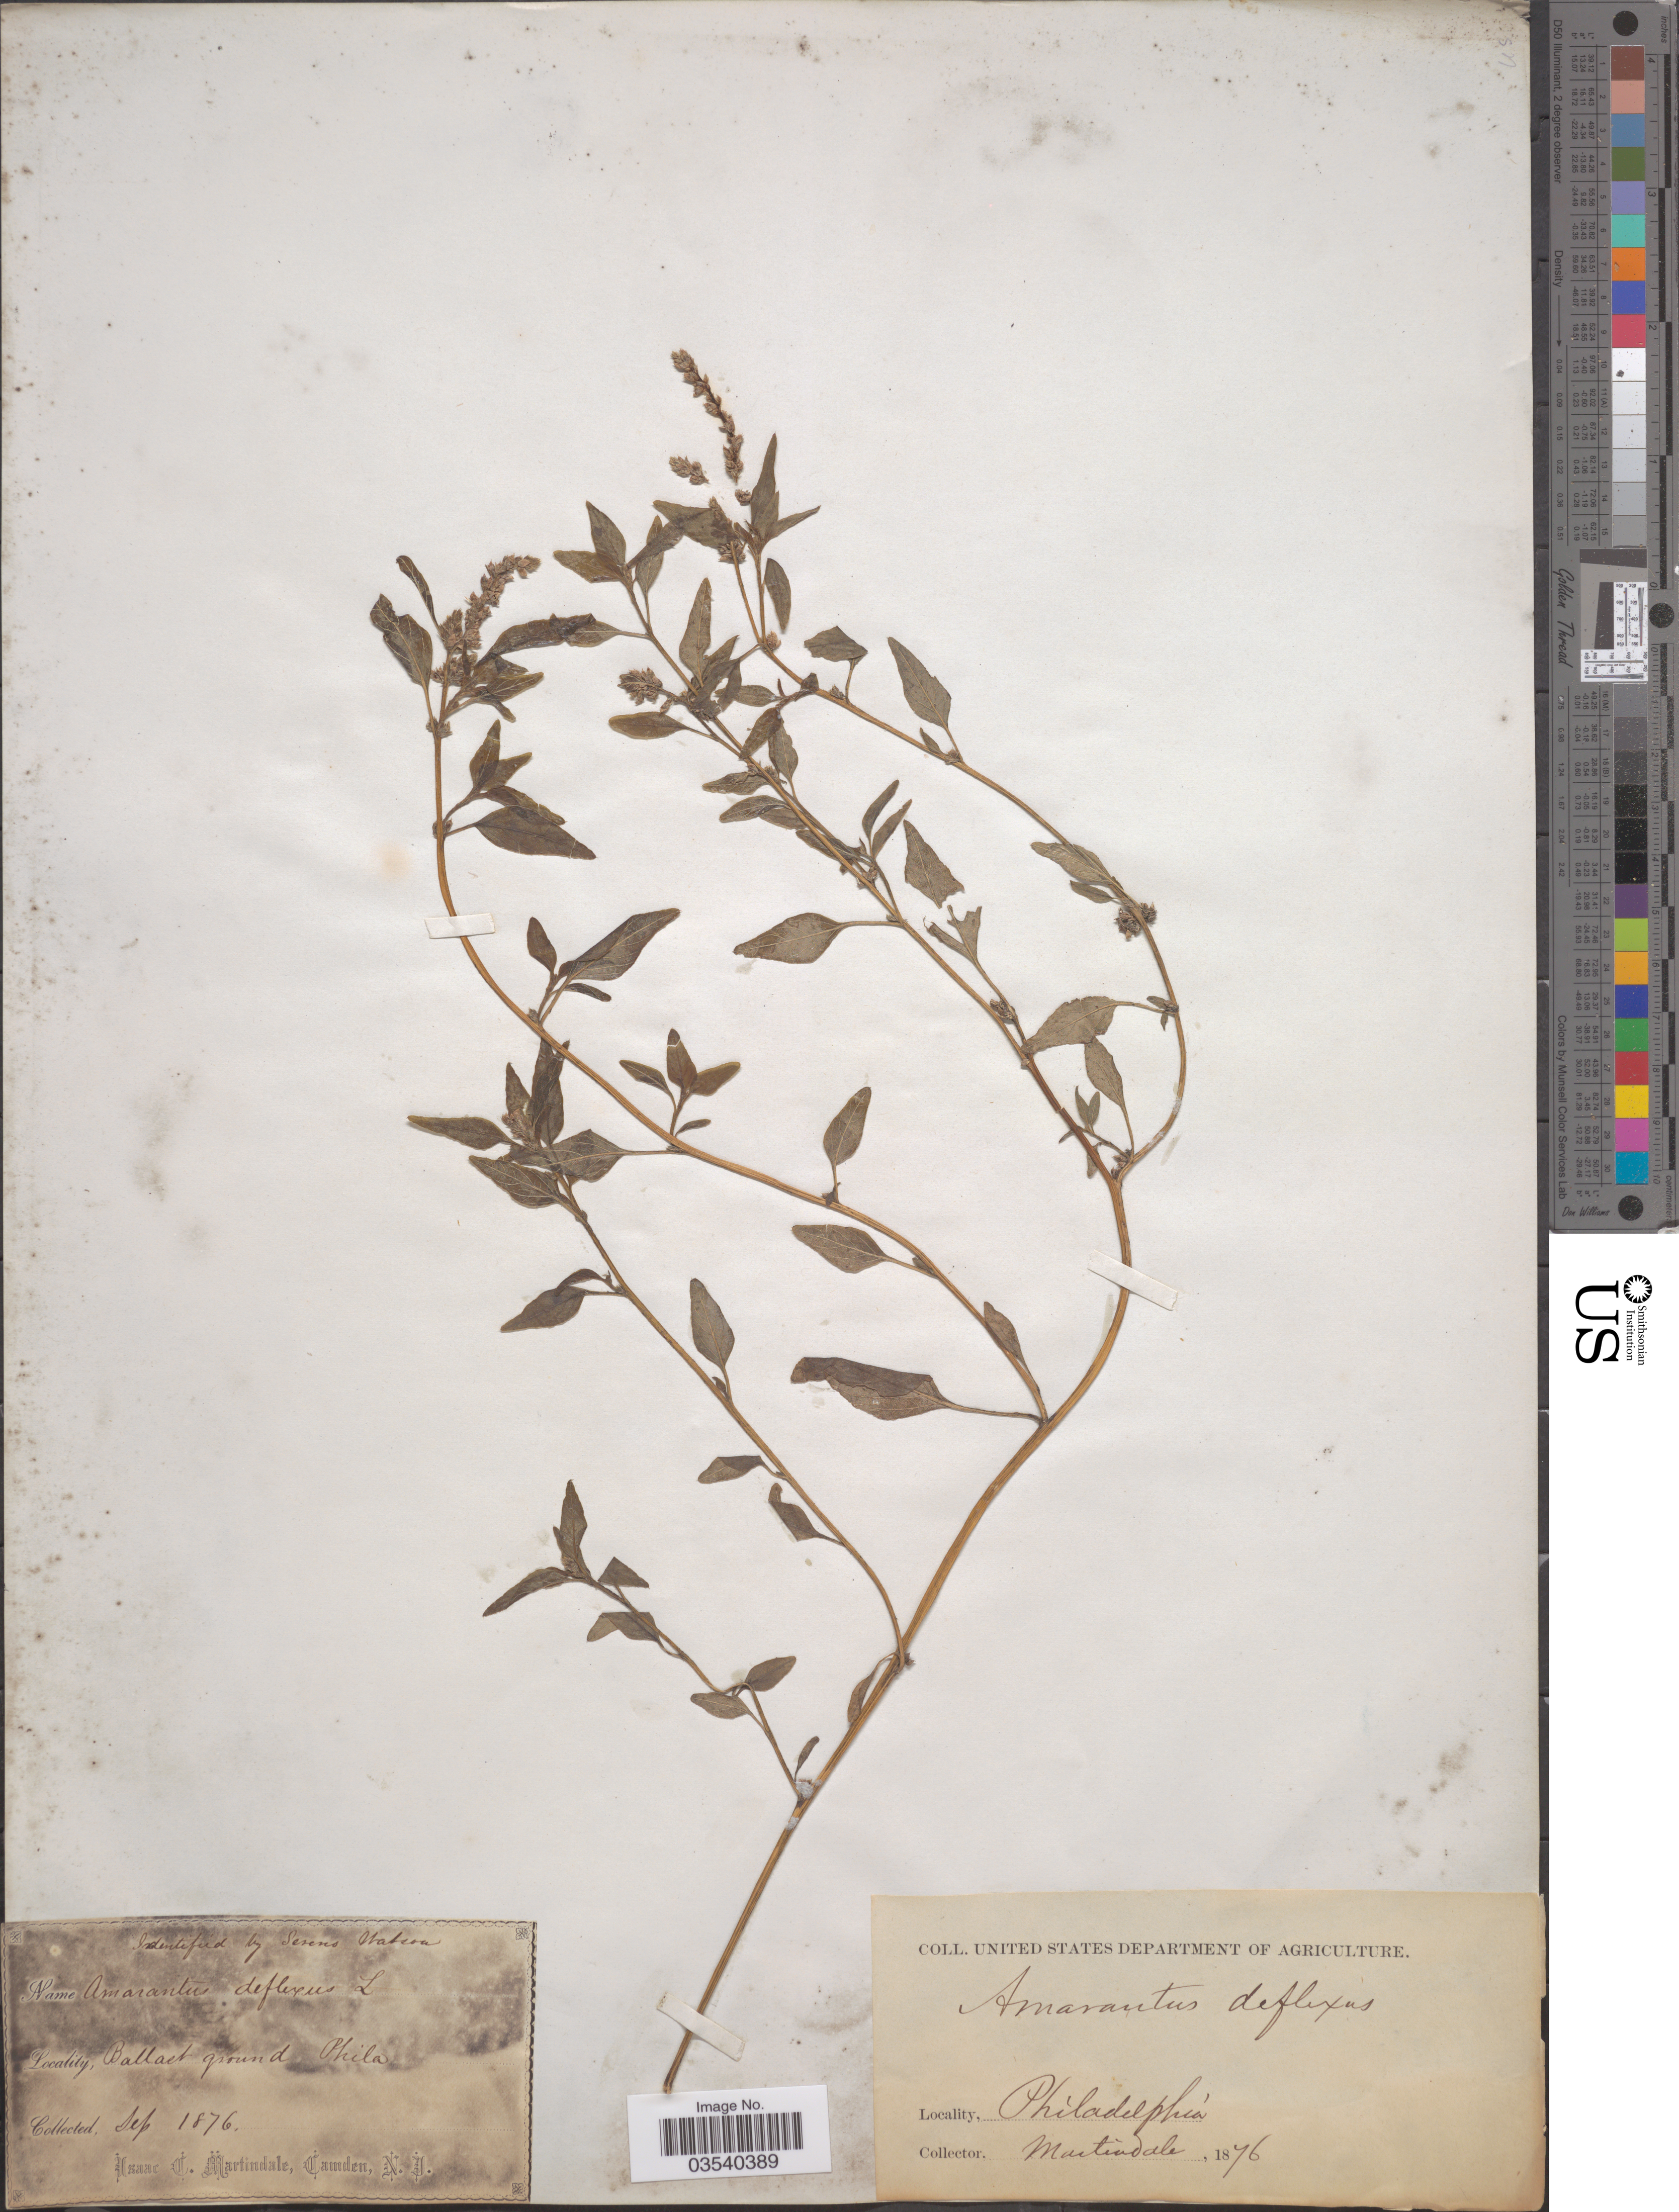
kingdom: Plantae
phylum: Tracheophyta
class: Magnoliopsida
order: Caryophyllales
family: Amaranthaceae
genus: Amaranthus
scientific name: Amaranthus deflexus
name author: L.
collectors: I. C. Martindale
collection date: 1876-09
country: United States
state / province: Pennsylvania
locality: Ballast ground, Philadelphia.